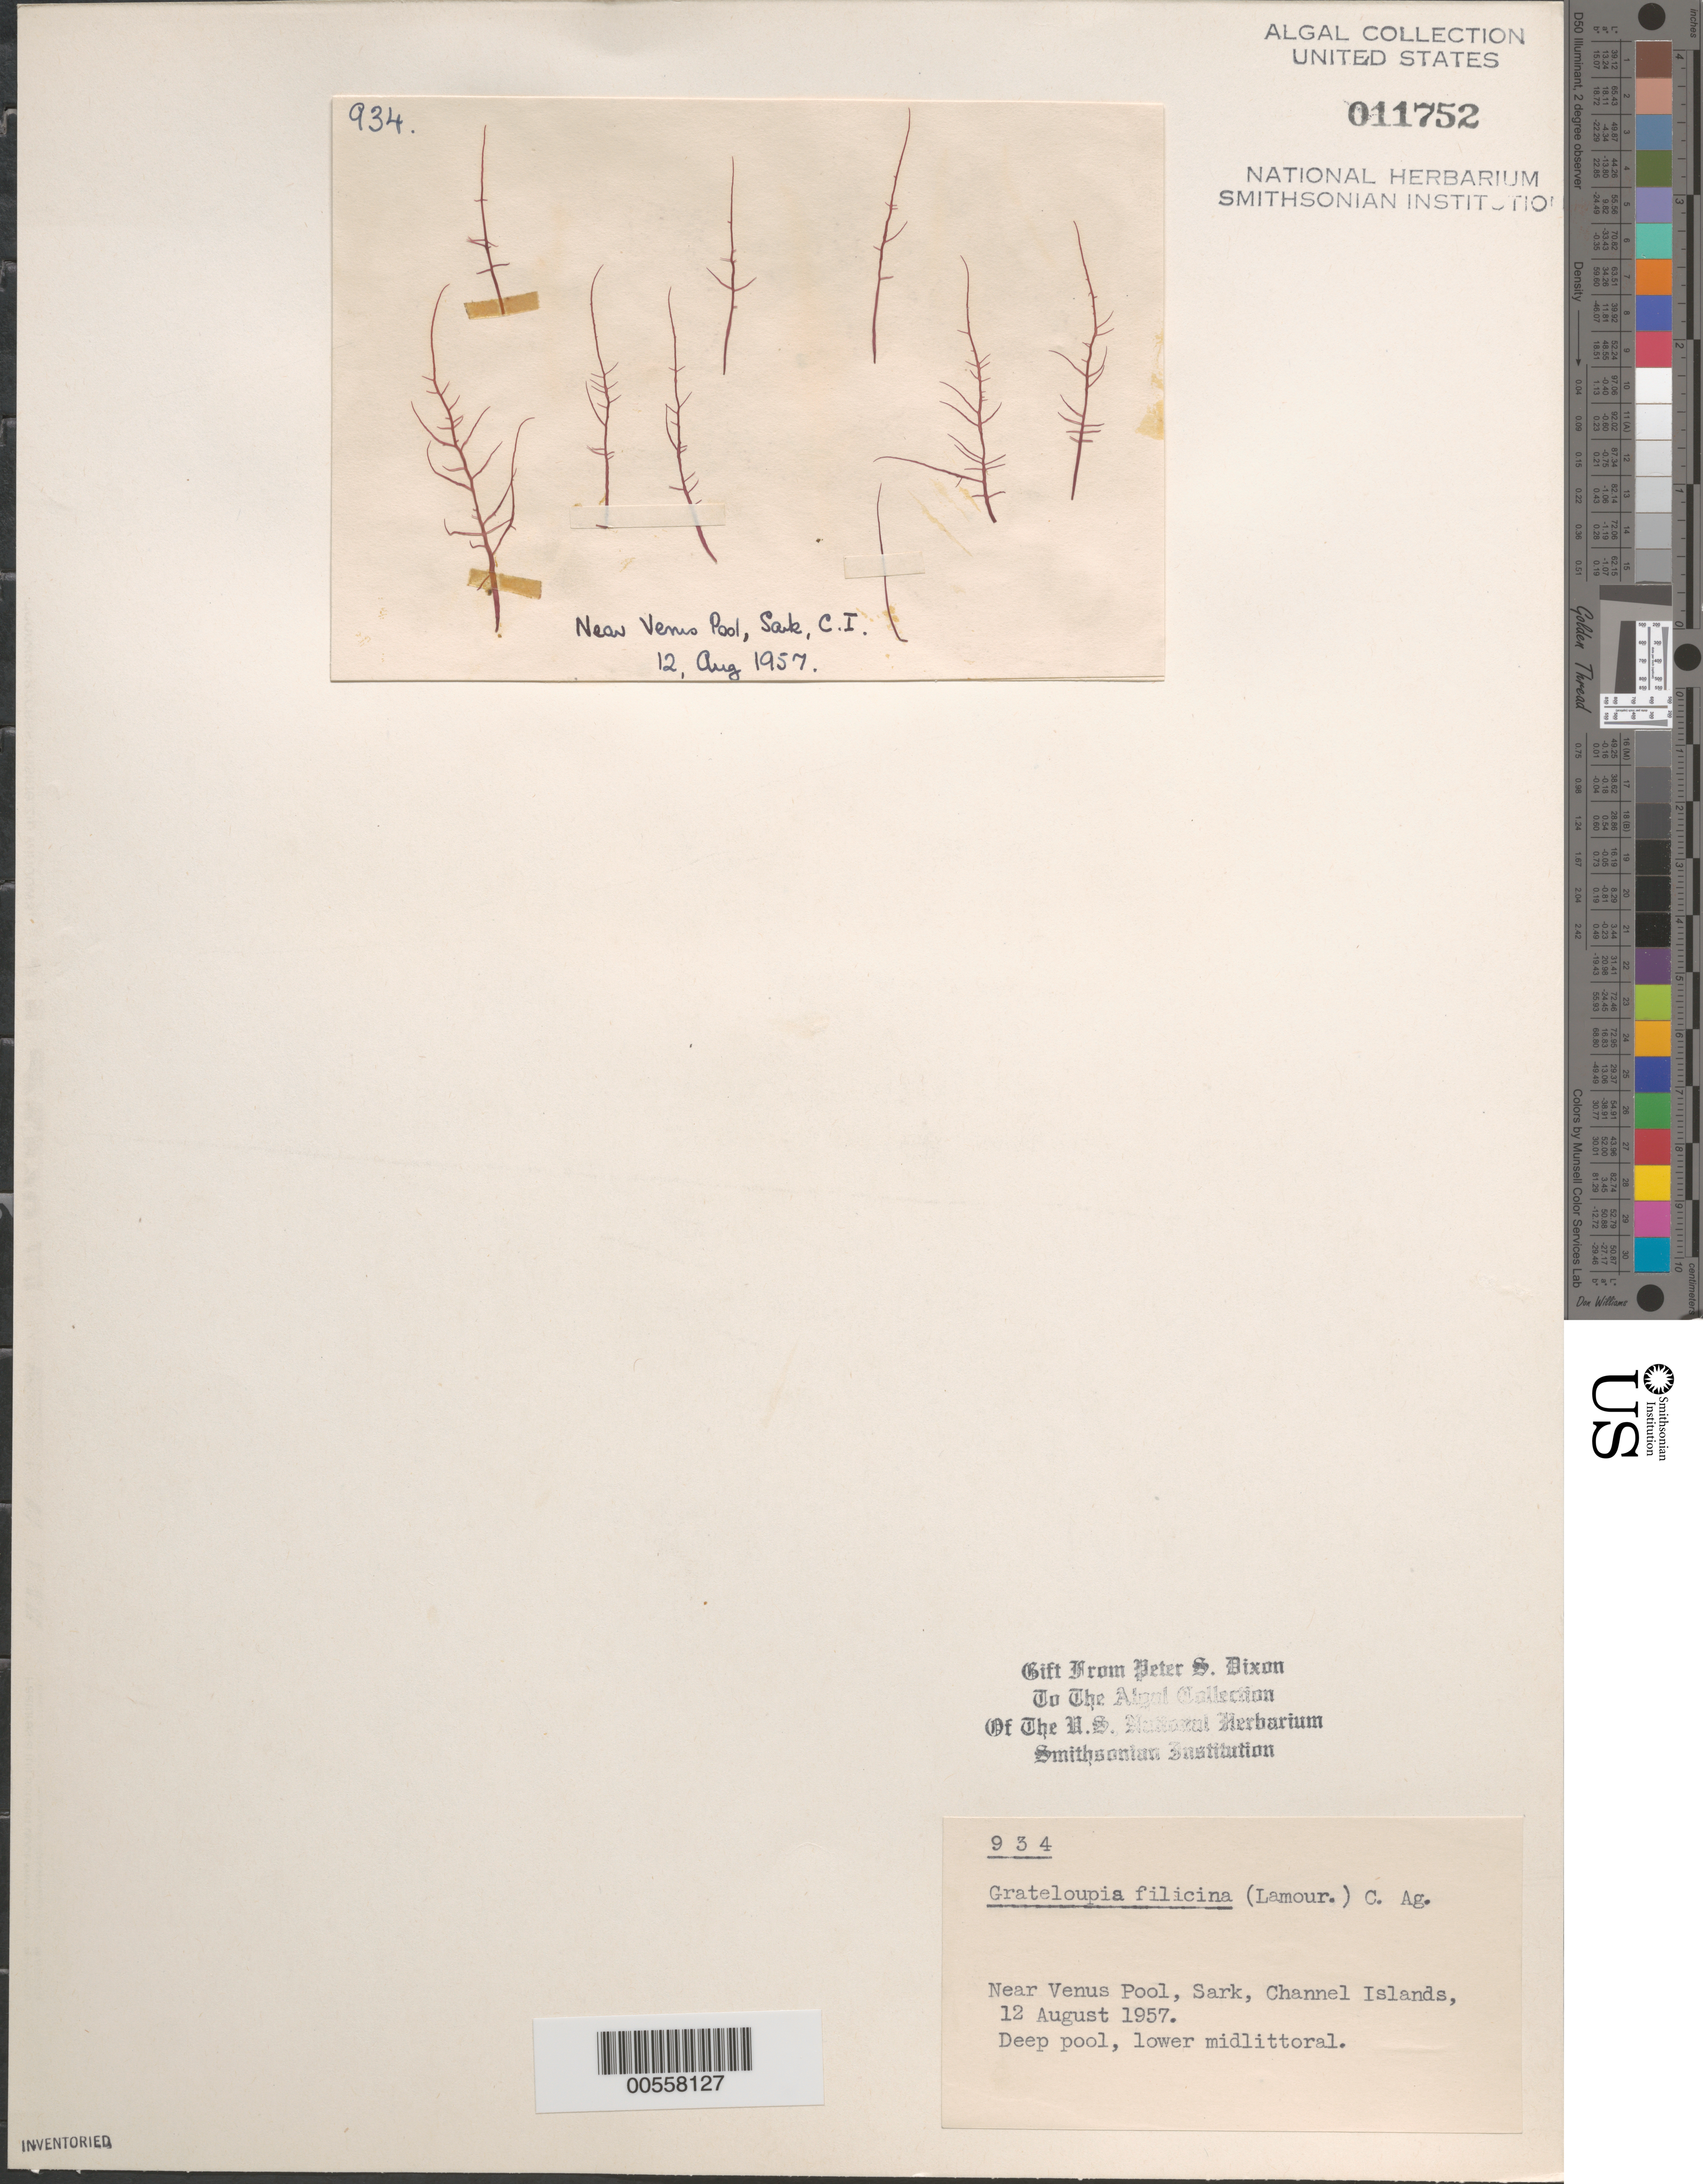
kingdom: Plantae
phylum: Rhodophyta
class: Florideophyceae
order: Halymeniales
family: Halymeniaceae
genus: Grateloupia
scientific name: Grateloupia filicina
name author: (J.V.Lamouroux) C. Agardh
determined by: Dixon, P. S.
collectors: P. S. Dixon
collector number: PSD 934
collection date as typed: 12 Aug 1957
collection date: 1957-08-12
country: United Kingdom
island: Sark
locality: Channel Islands. Bailiwick of Guernsey. Near Venus Pool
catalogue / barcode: US 11752